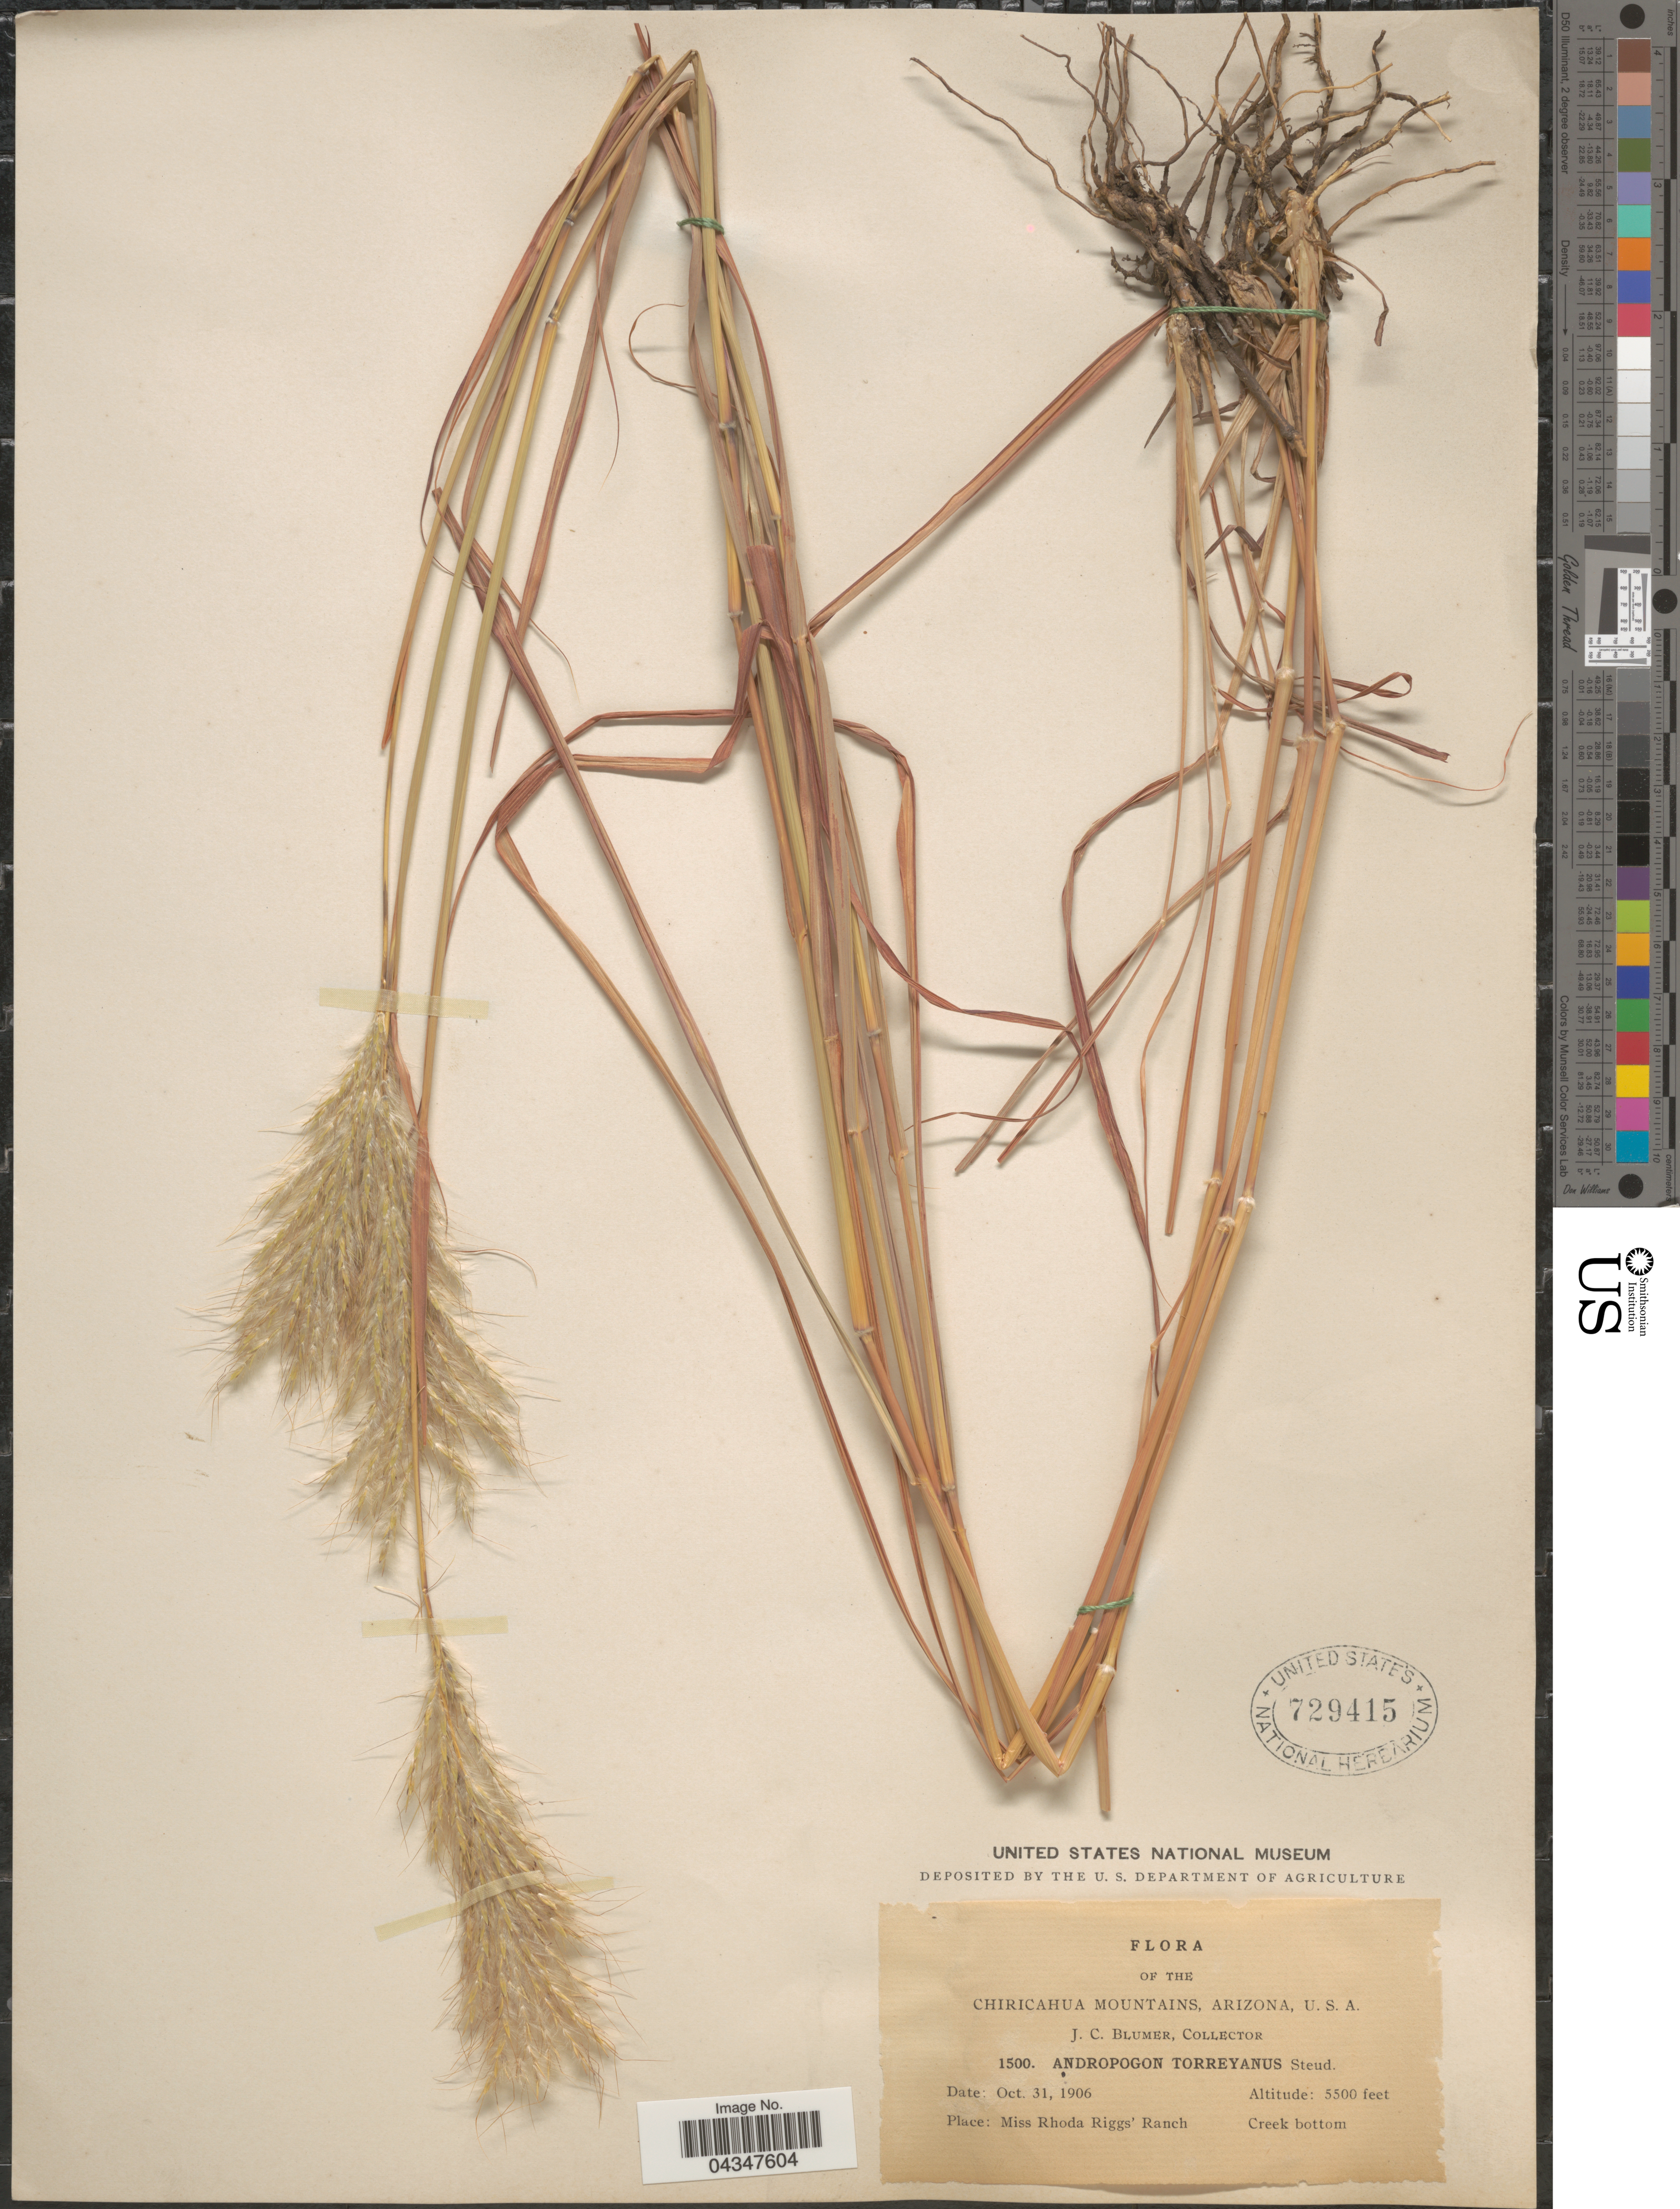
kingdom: Plantae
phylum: Tracheophyta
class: Liliopsida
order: Poales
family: Poaceae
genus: Bothriochloa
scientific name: Bothriochloa barbinodis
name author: (Lag.) Herter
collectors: J. C. Blumer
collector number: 1500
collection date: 1906-10-31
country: United States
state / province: Arizona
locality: The Chiricahua Mountains. Miss Rhoda Riggs' Ranch.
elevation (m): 1676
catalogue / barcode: US 729415